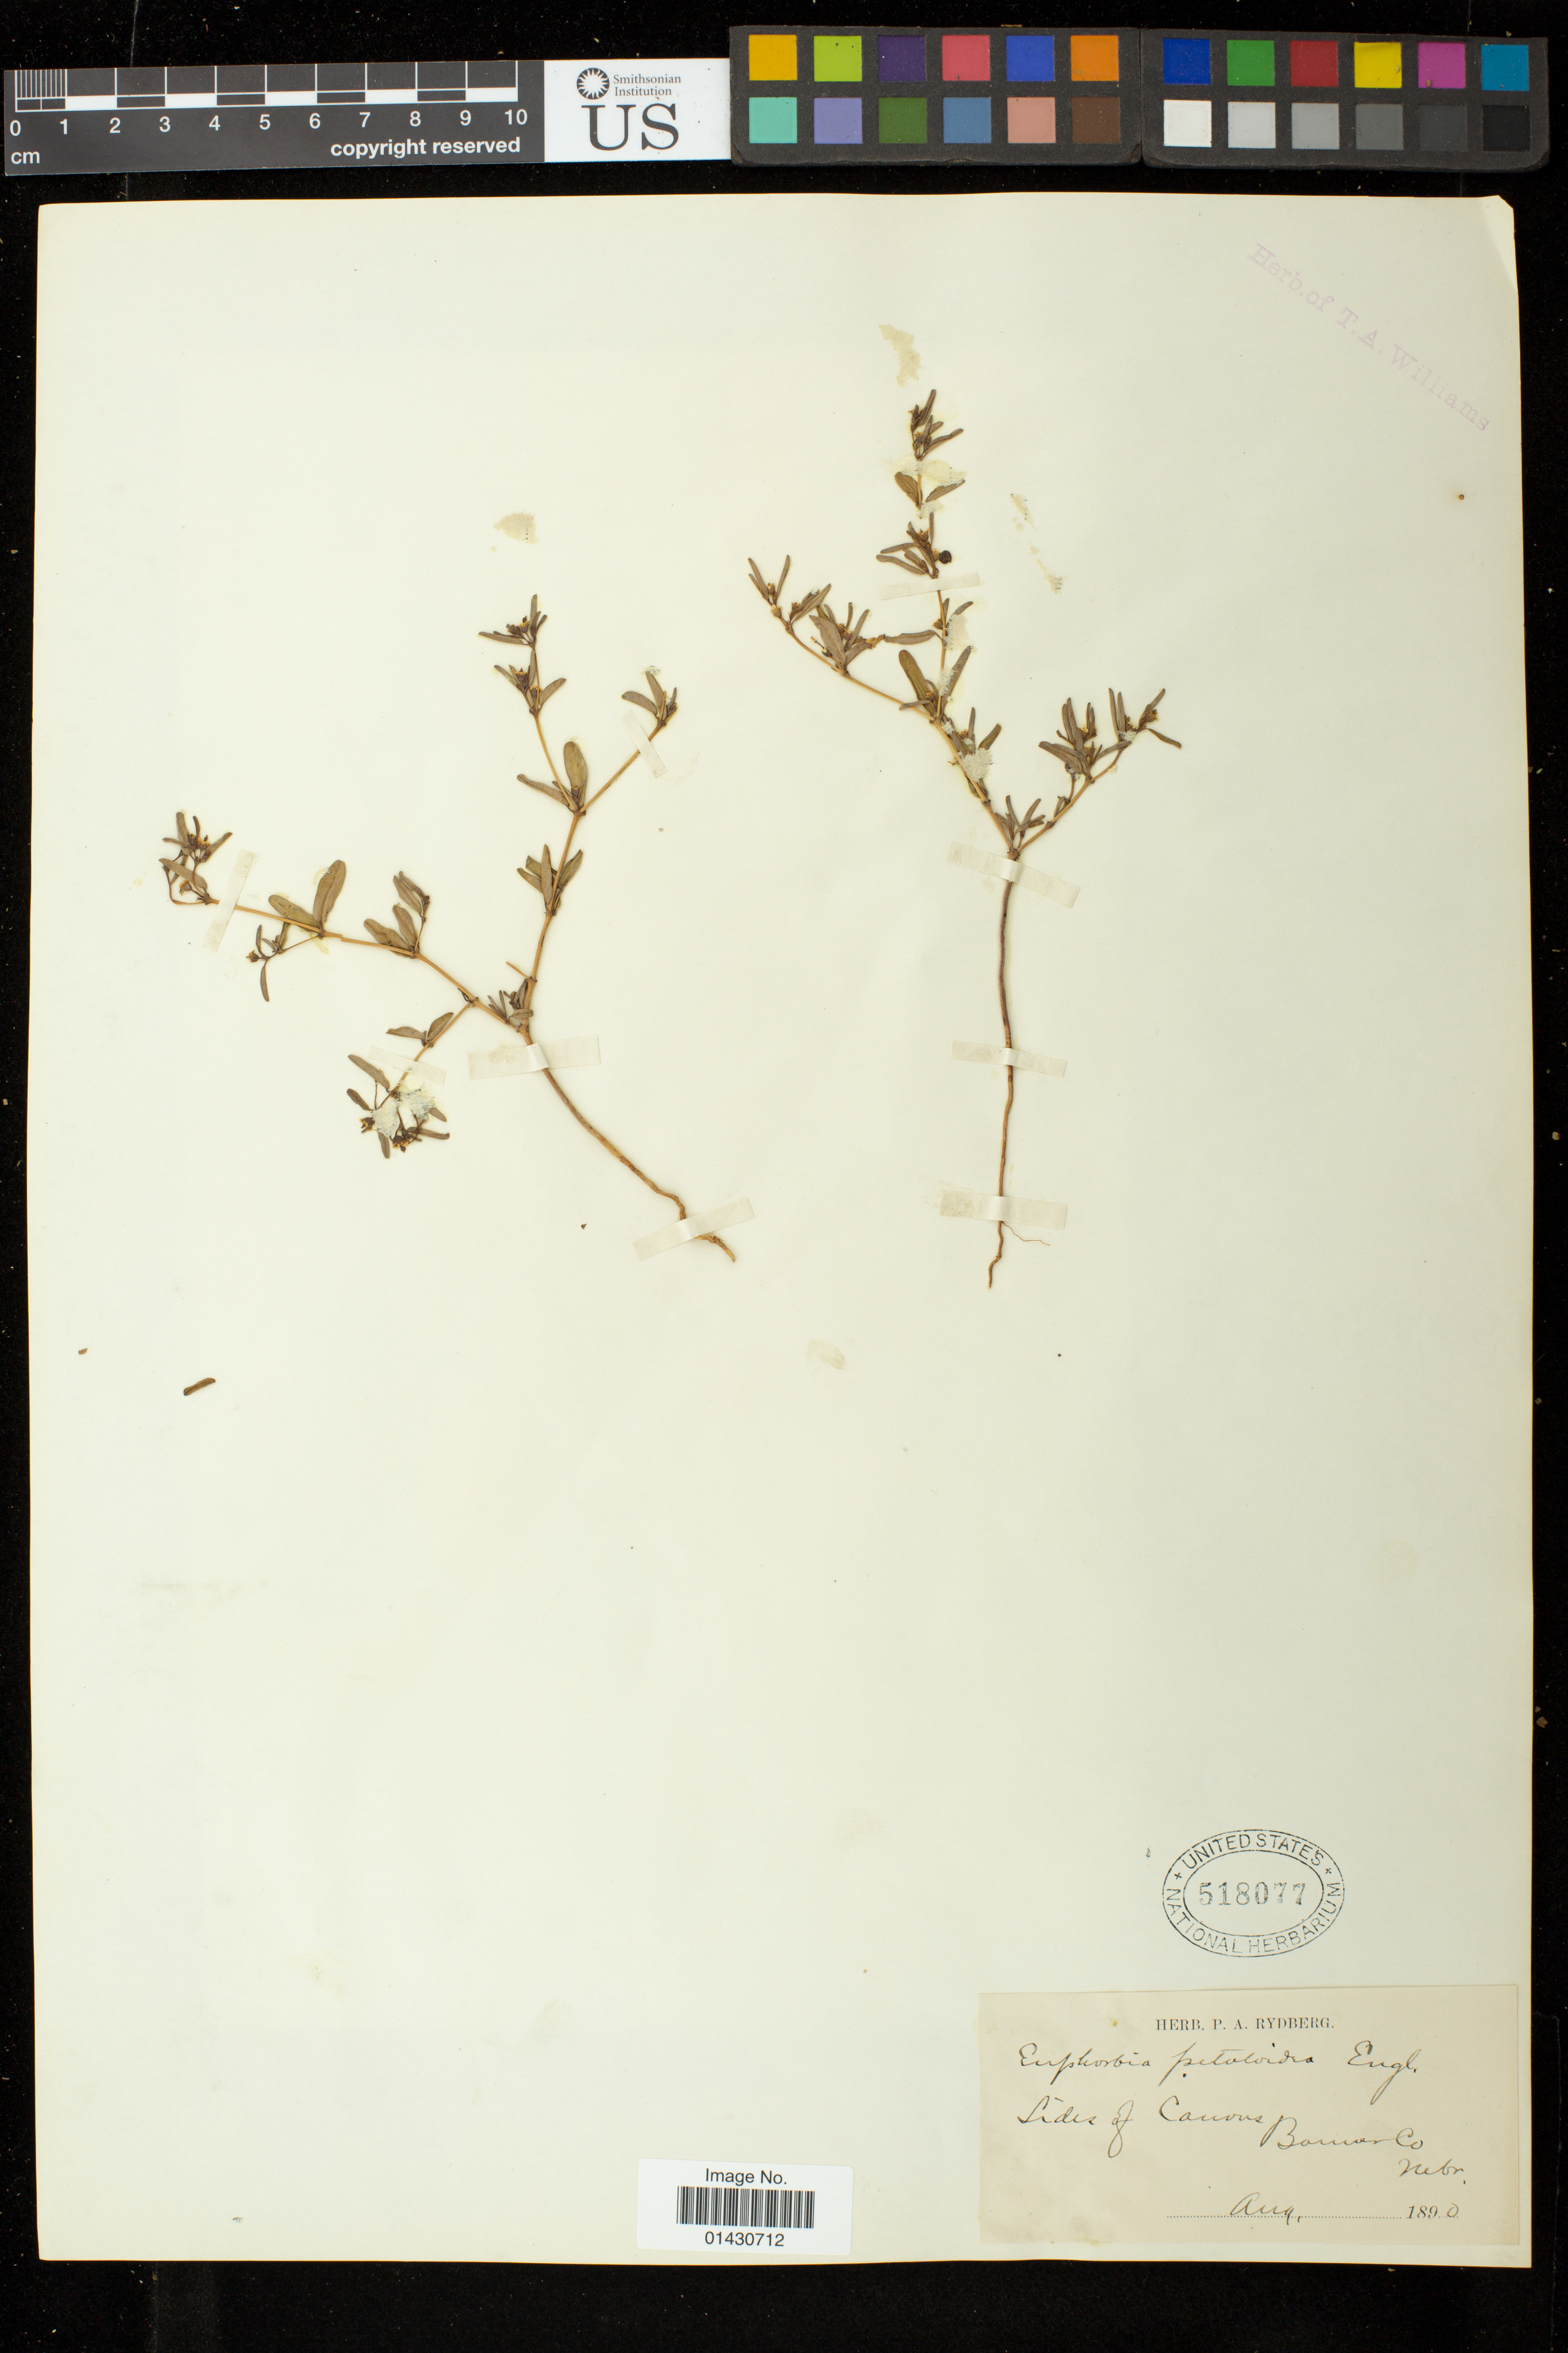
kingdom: Plantae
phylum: Tracheophyta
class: Magnoliopsida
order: Malpighiales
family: Euphorbiaceae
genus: Euphorbia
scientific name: Euphorbia missurica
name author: Raf.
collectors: P. A. Rydberg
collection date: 1890-08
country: United States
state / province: Nebraska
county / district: Banner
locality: Sides of Canons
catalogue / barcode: US 518077